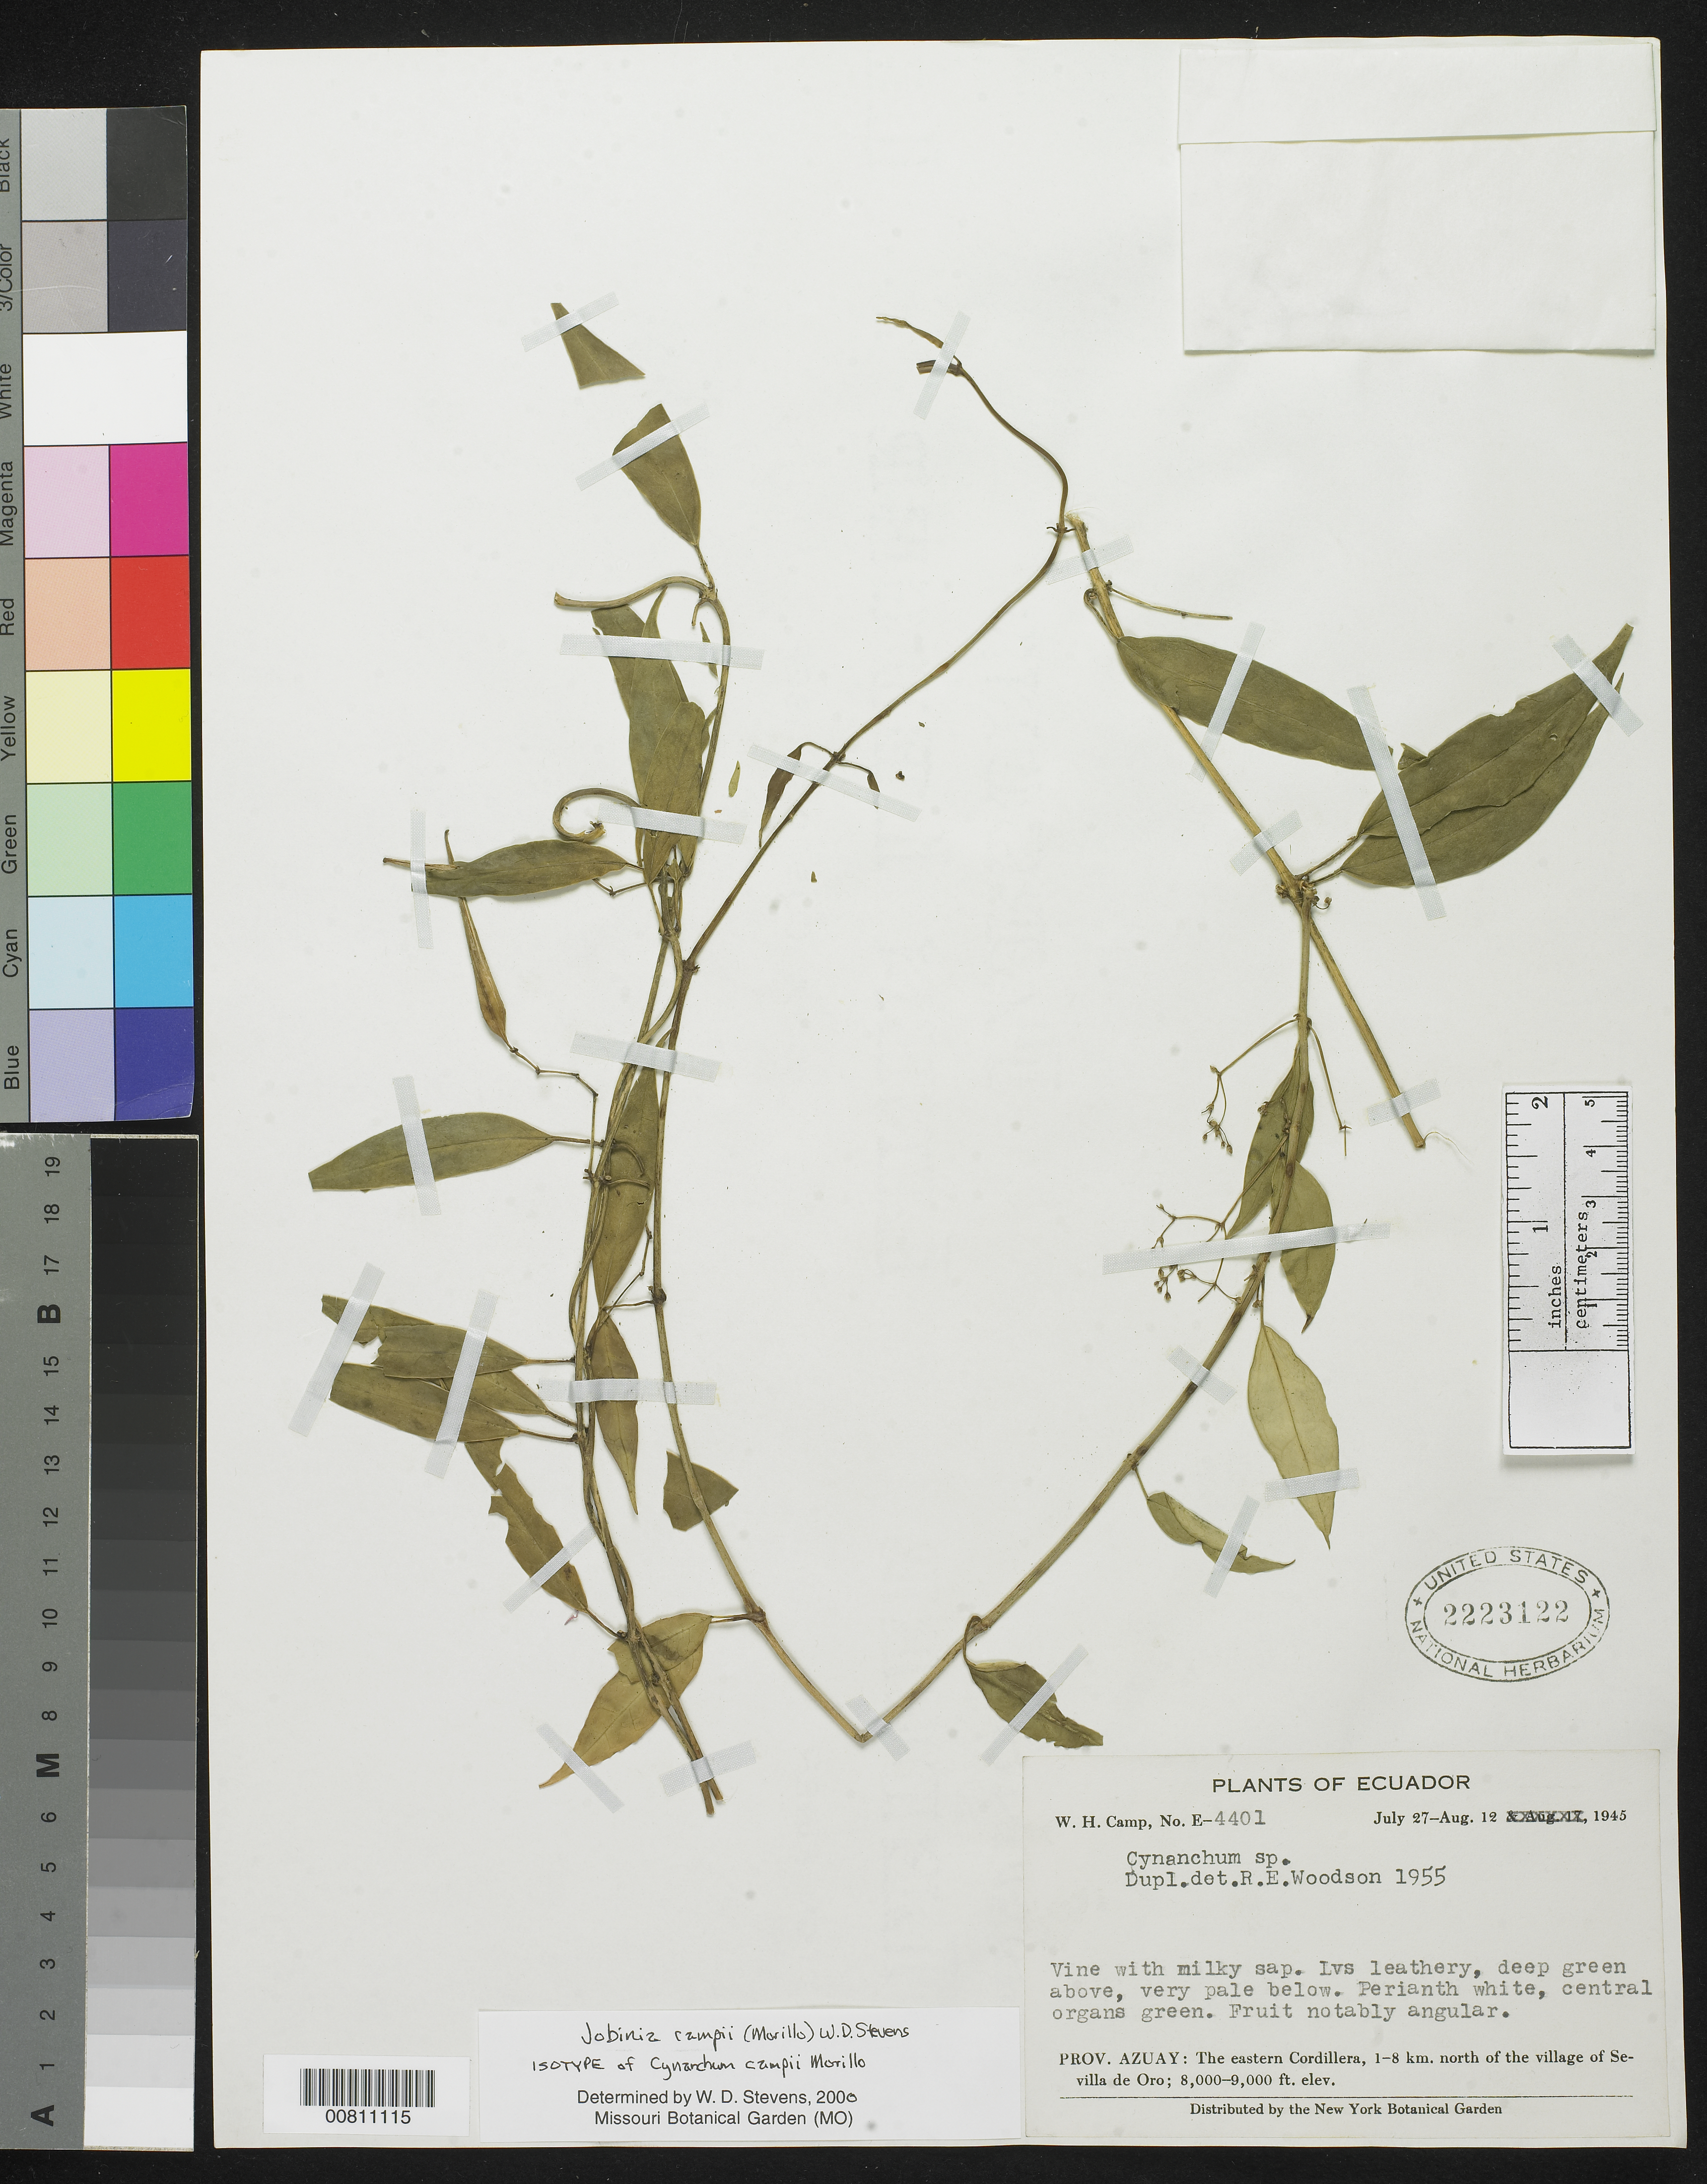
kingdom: Plantae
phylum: Tracheophyta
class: Magnoliopsida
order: Gentianales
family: Apocynaceae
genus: Cynanchum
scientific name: Cynanchum campii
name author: Morillo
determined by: Stevens, W. Douglas, Missouri Botanical Garden (MO)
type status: Isotype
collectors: W. H. Camp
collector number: E-4401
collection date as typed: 27 Jul 1945 to 12 Aug 1945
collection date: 1945-07-27/1945-08-12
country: Ecuador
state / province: Azuay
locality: Prov. Azuay: The eastern Cordillera, 1-8 km north of the village of Sevilla de Oro.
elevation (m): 2438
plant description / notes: Holotype at NY.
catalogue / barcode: US 2223122